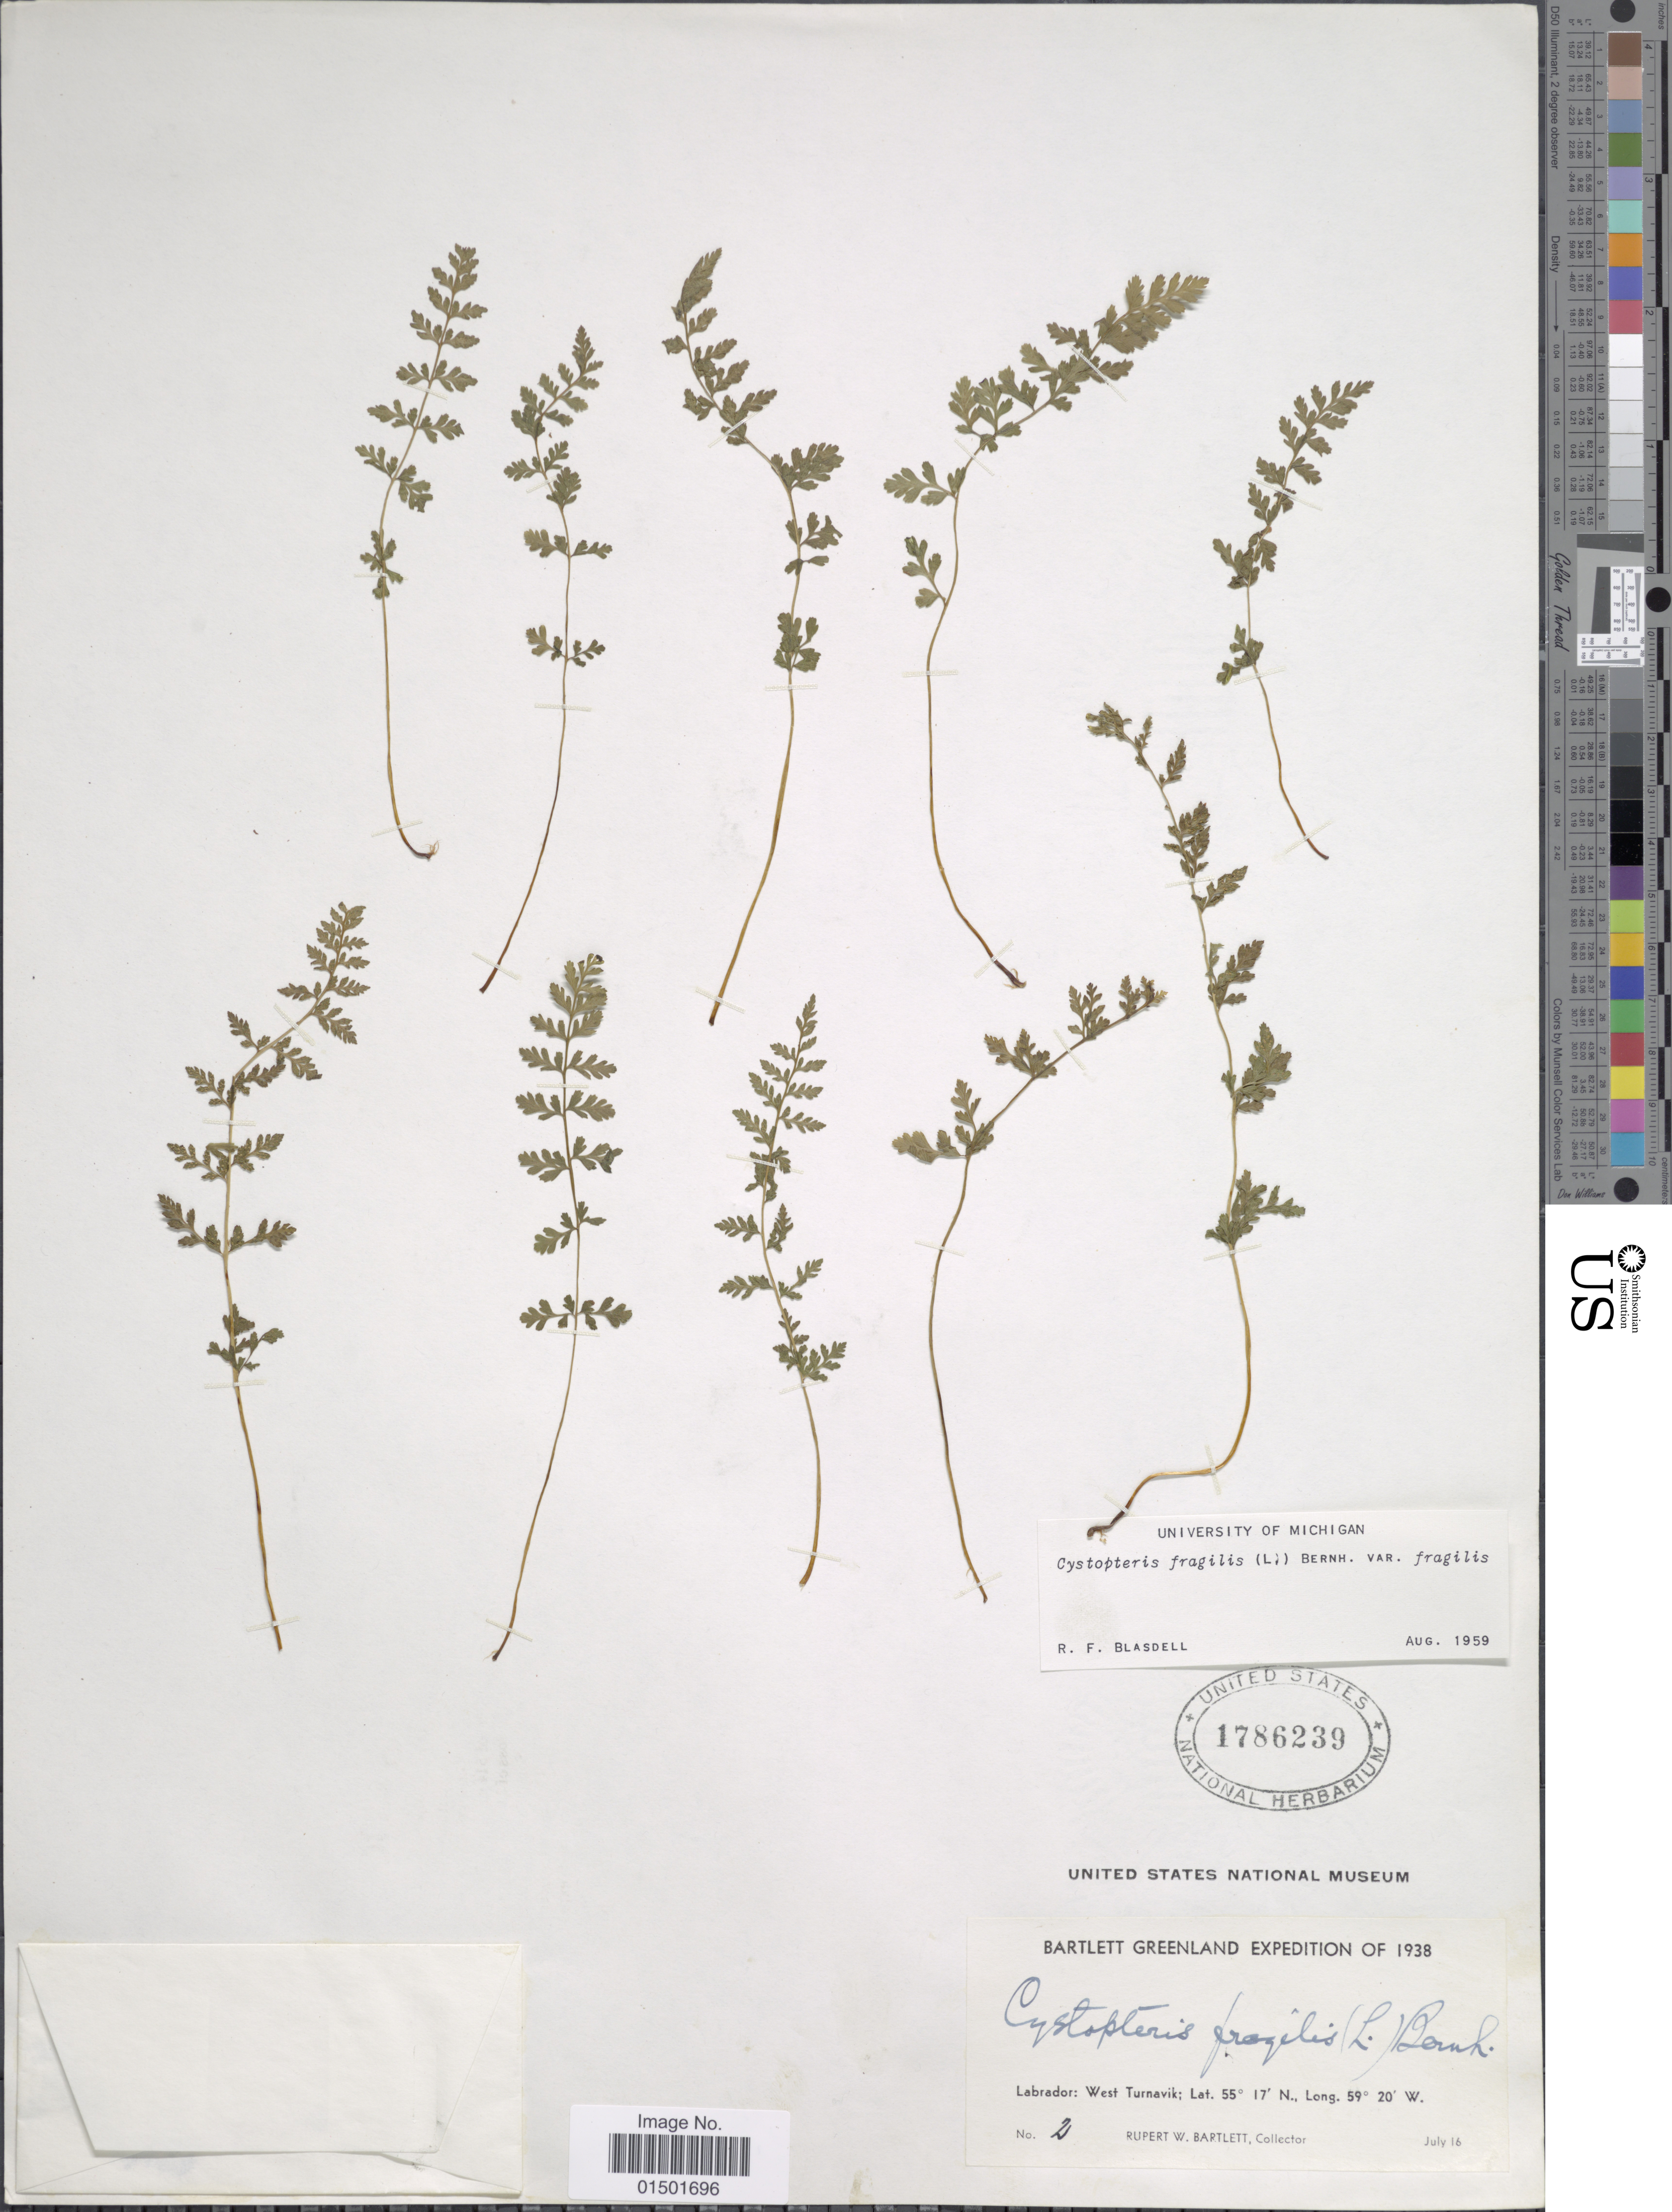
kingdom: Plantae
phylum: Tracheophyta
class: Polypodiopsida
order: Polypodiales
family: Cystopteridaceae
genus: Cystopteris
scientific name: Cystopteris fragilis var. fragilis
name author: (L.) Bernh.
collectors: R. W. Bartlett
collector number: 2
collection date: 1938-07-16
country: Canada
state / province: Newfoundland and Labrador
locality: Labrador: West Turnavik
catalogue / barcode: US 1786239